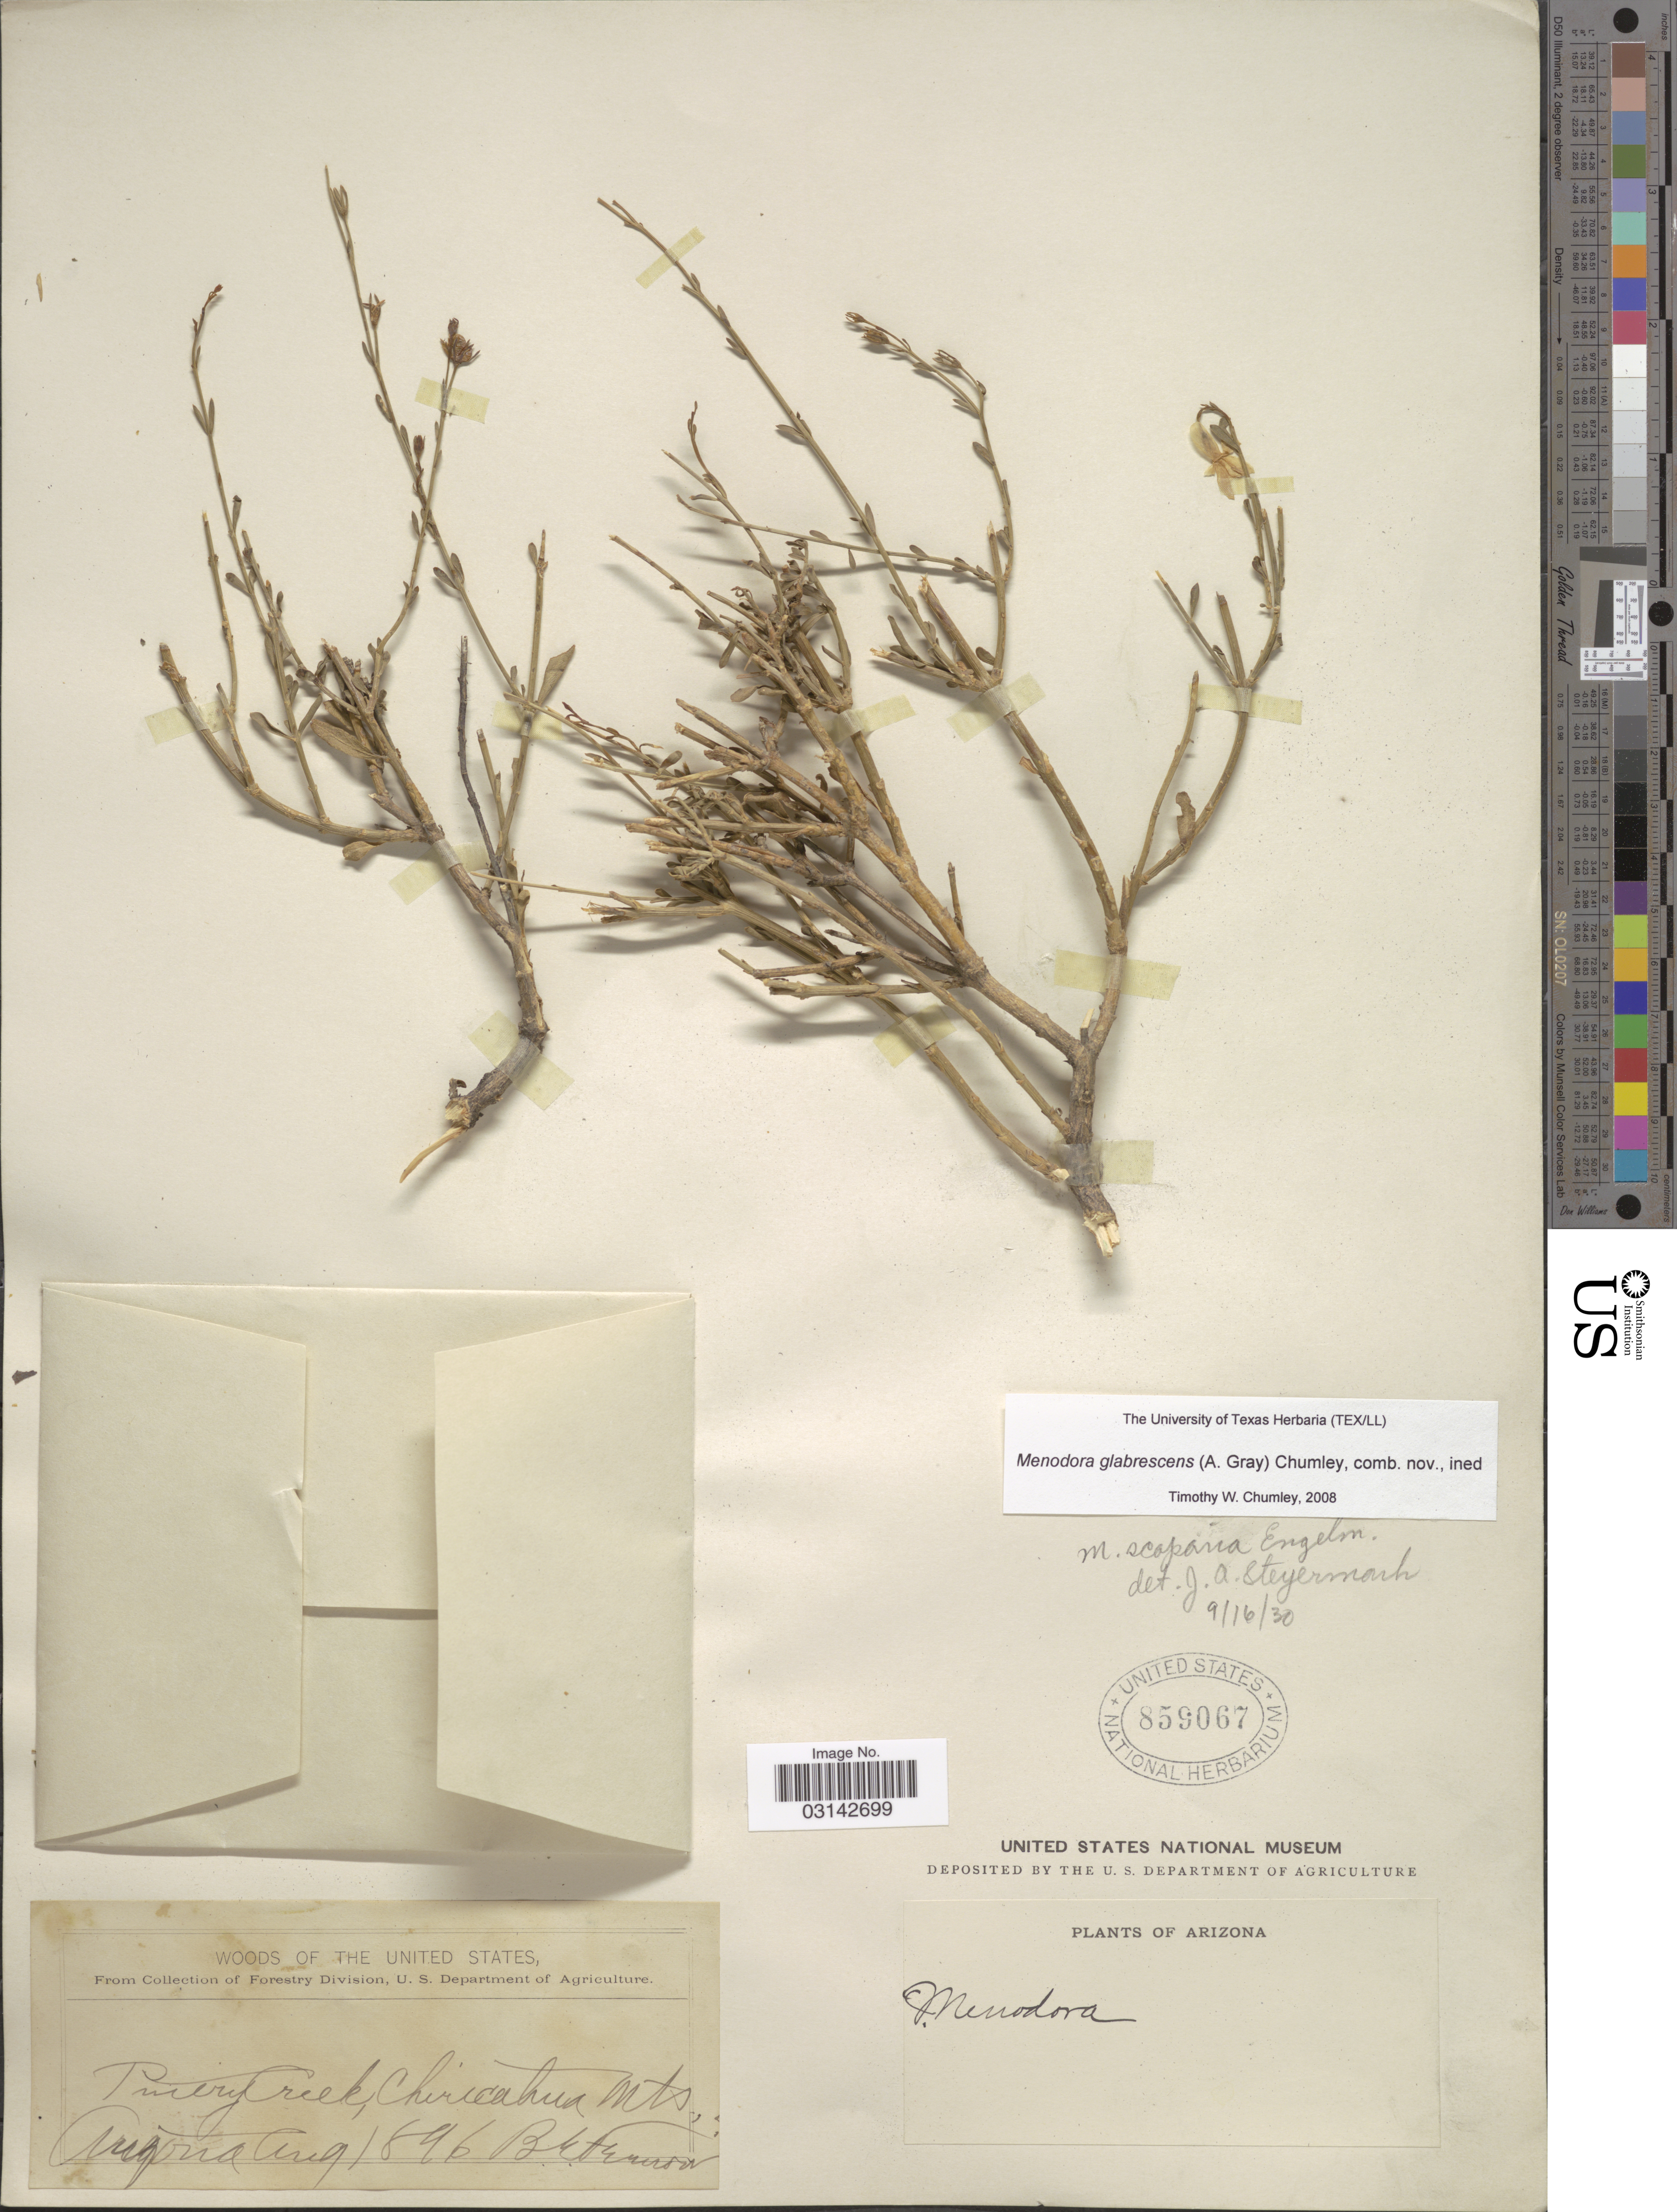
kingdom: Plantae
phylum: Tracheophyta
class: Magnoliopsida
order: Lamiales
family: Oleaceae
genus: Menodora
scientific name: Menodora glabrescens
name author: Chumley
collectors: B. Fernow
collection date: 1896-08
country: United States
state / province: Arizona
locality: Pinery Creek, Chiricahua Mts., Menodora.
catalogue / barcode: US 859067